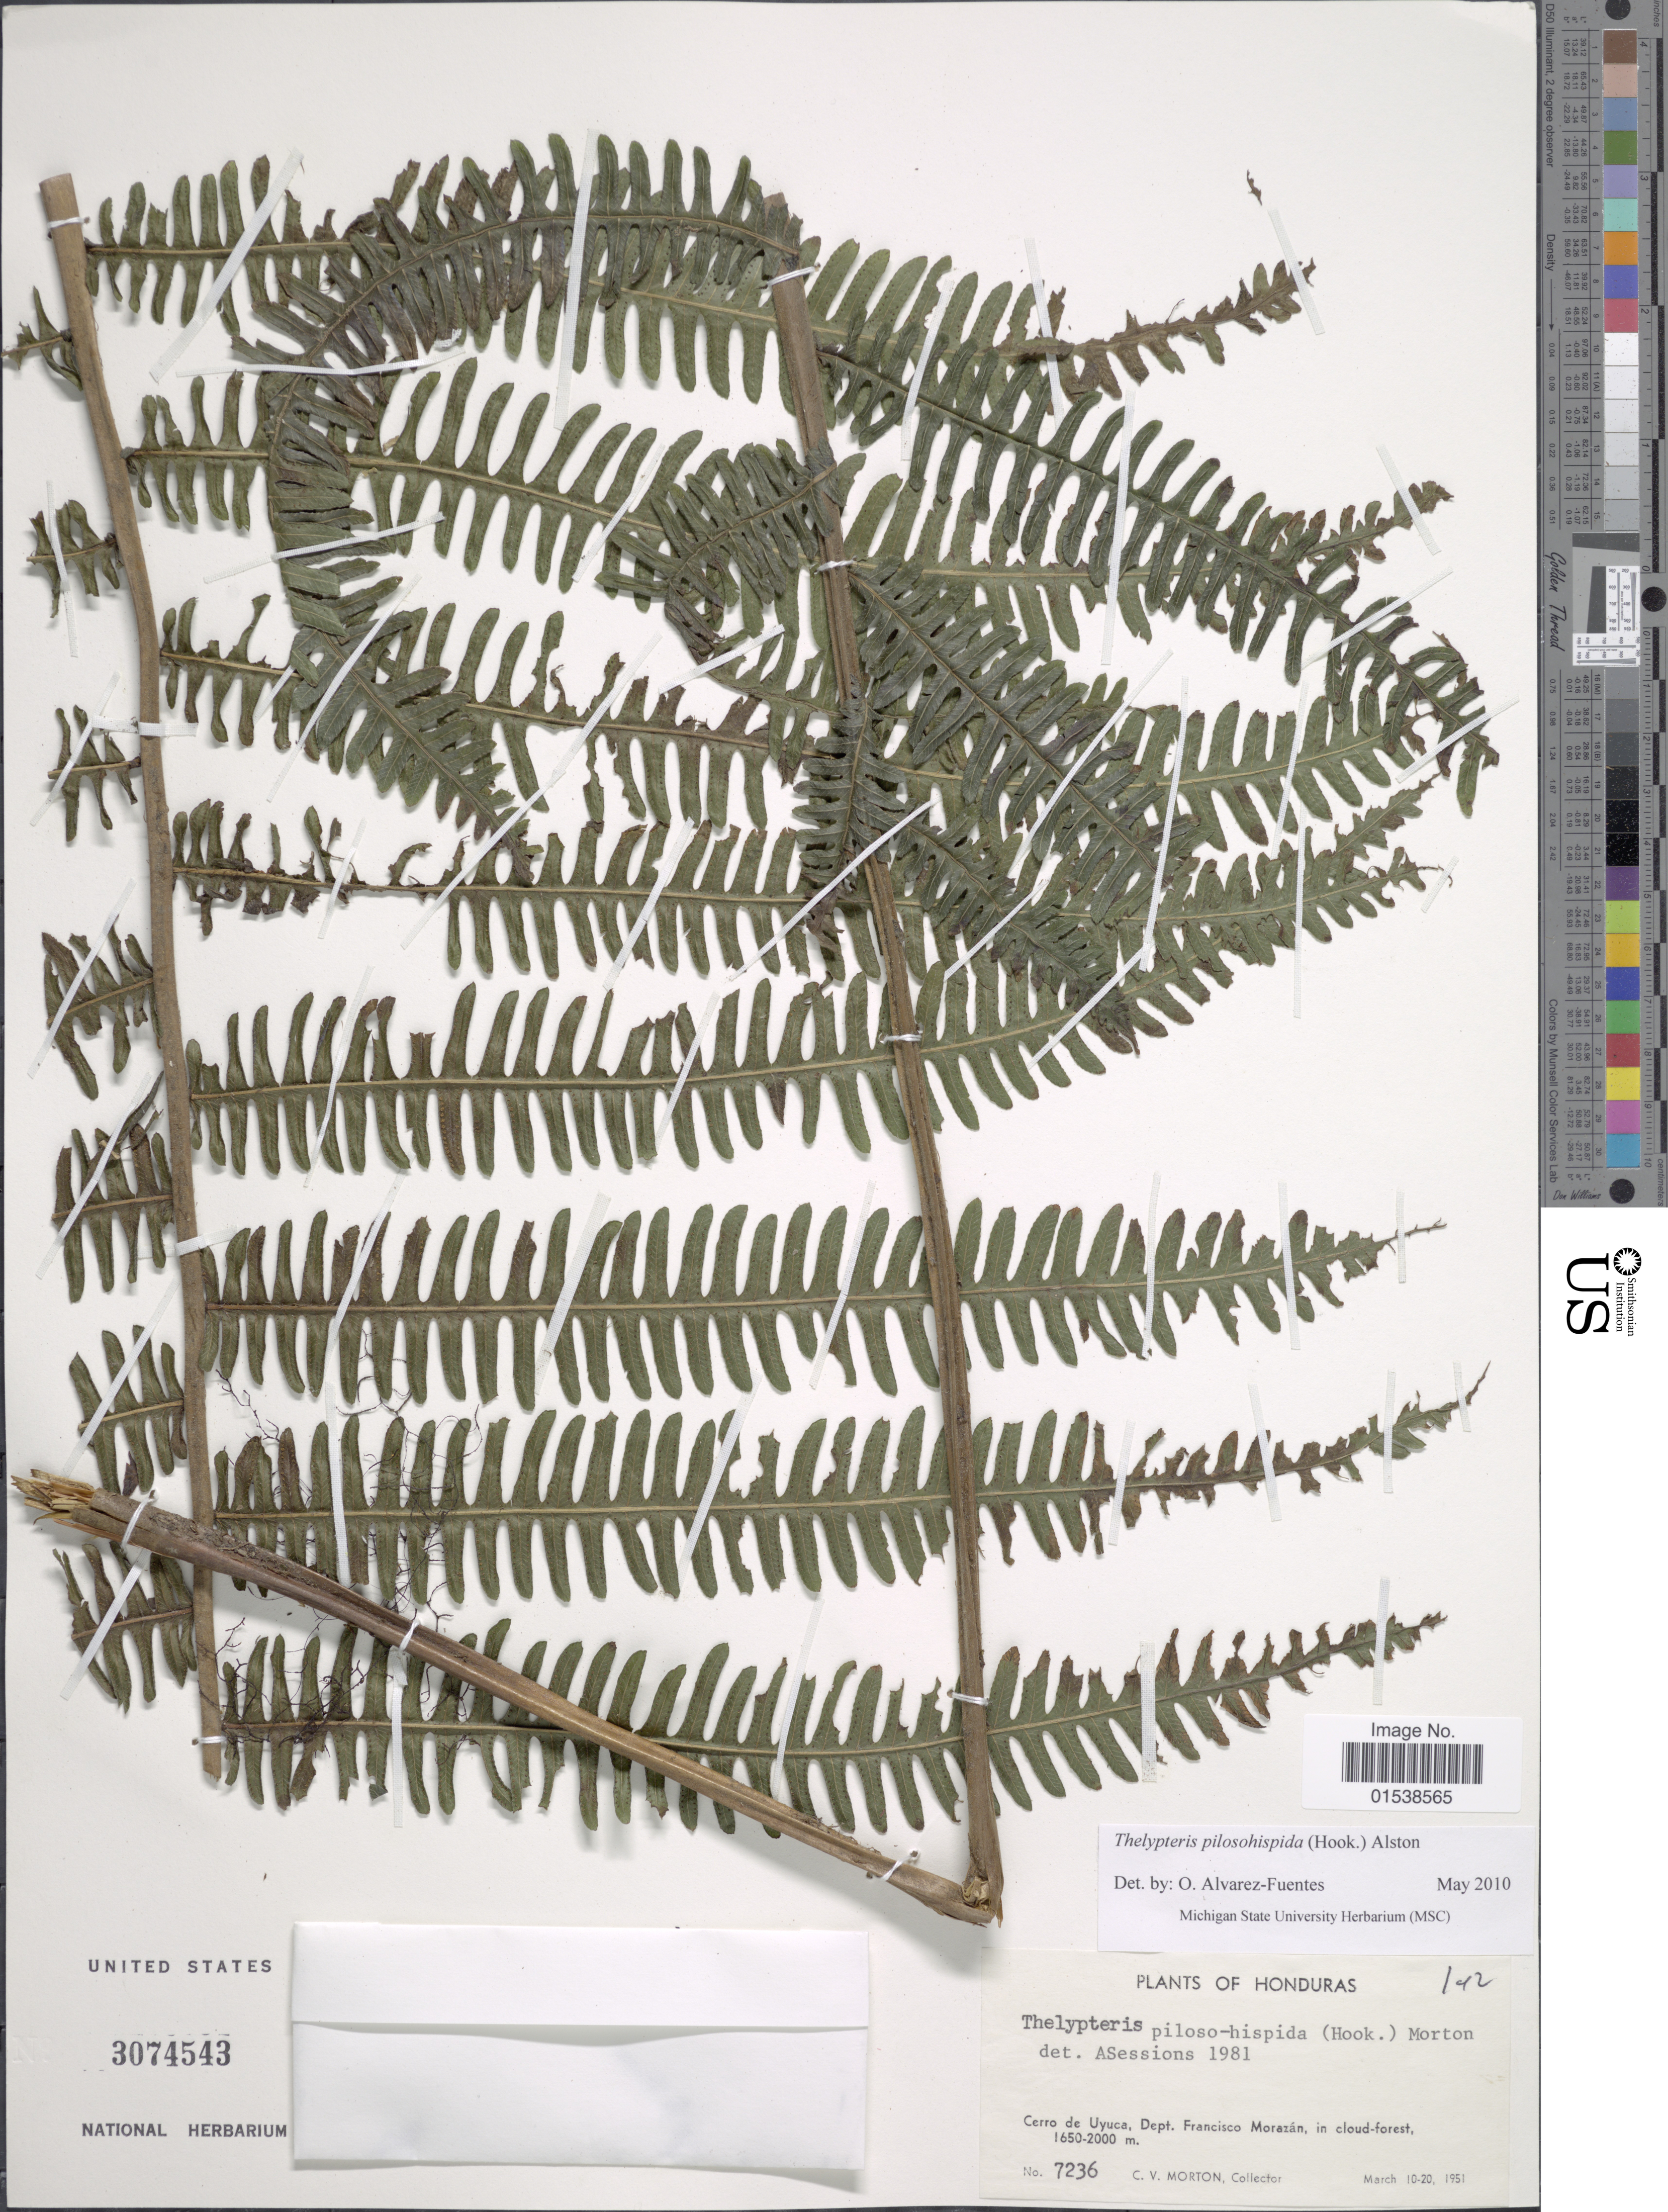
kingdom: Plantae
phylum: Tracheophyta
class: Polypodiopsida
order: Polypodiales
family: Thelypteridaceae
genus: Amauropelta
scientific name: Amauropelta pilosohispida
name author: (Hook.) A.R. Sm.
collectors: C. V. Morton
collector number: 7236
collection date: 1951-03-10/1951-03-20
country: Honduras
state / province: Fco. Morazán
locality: Cerro de Uyuca, Dept. Francisco Morazan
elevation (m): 1650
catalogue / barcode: US 3074543